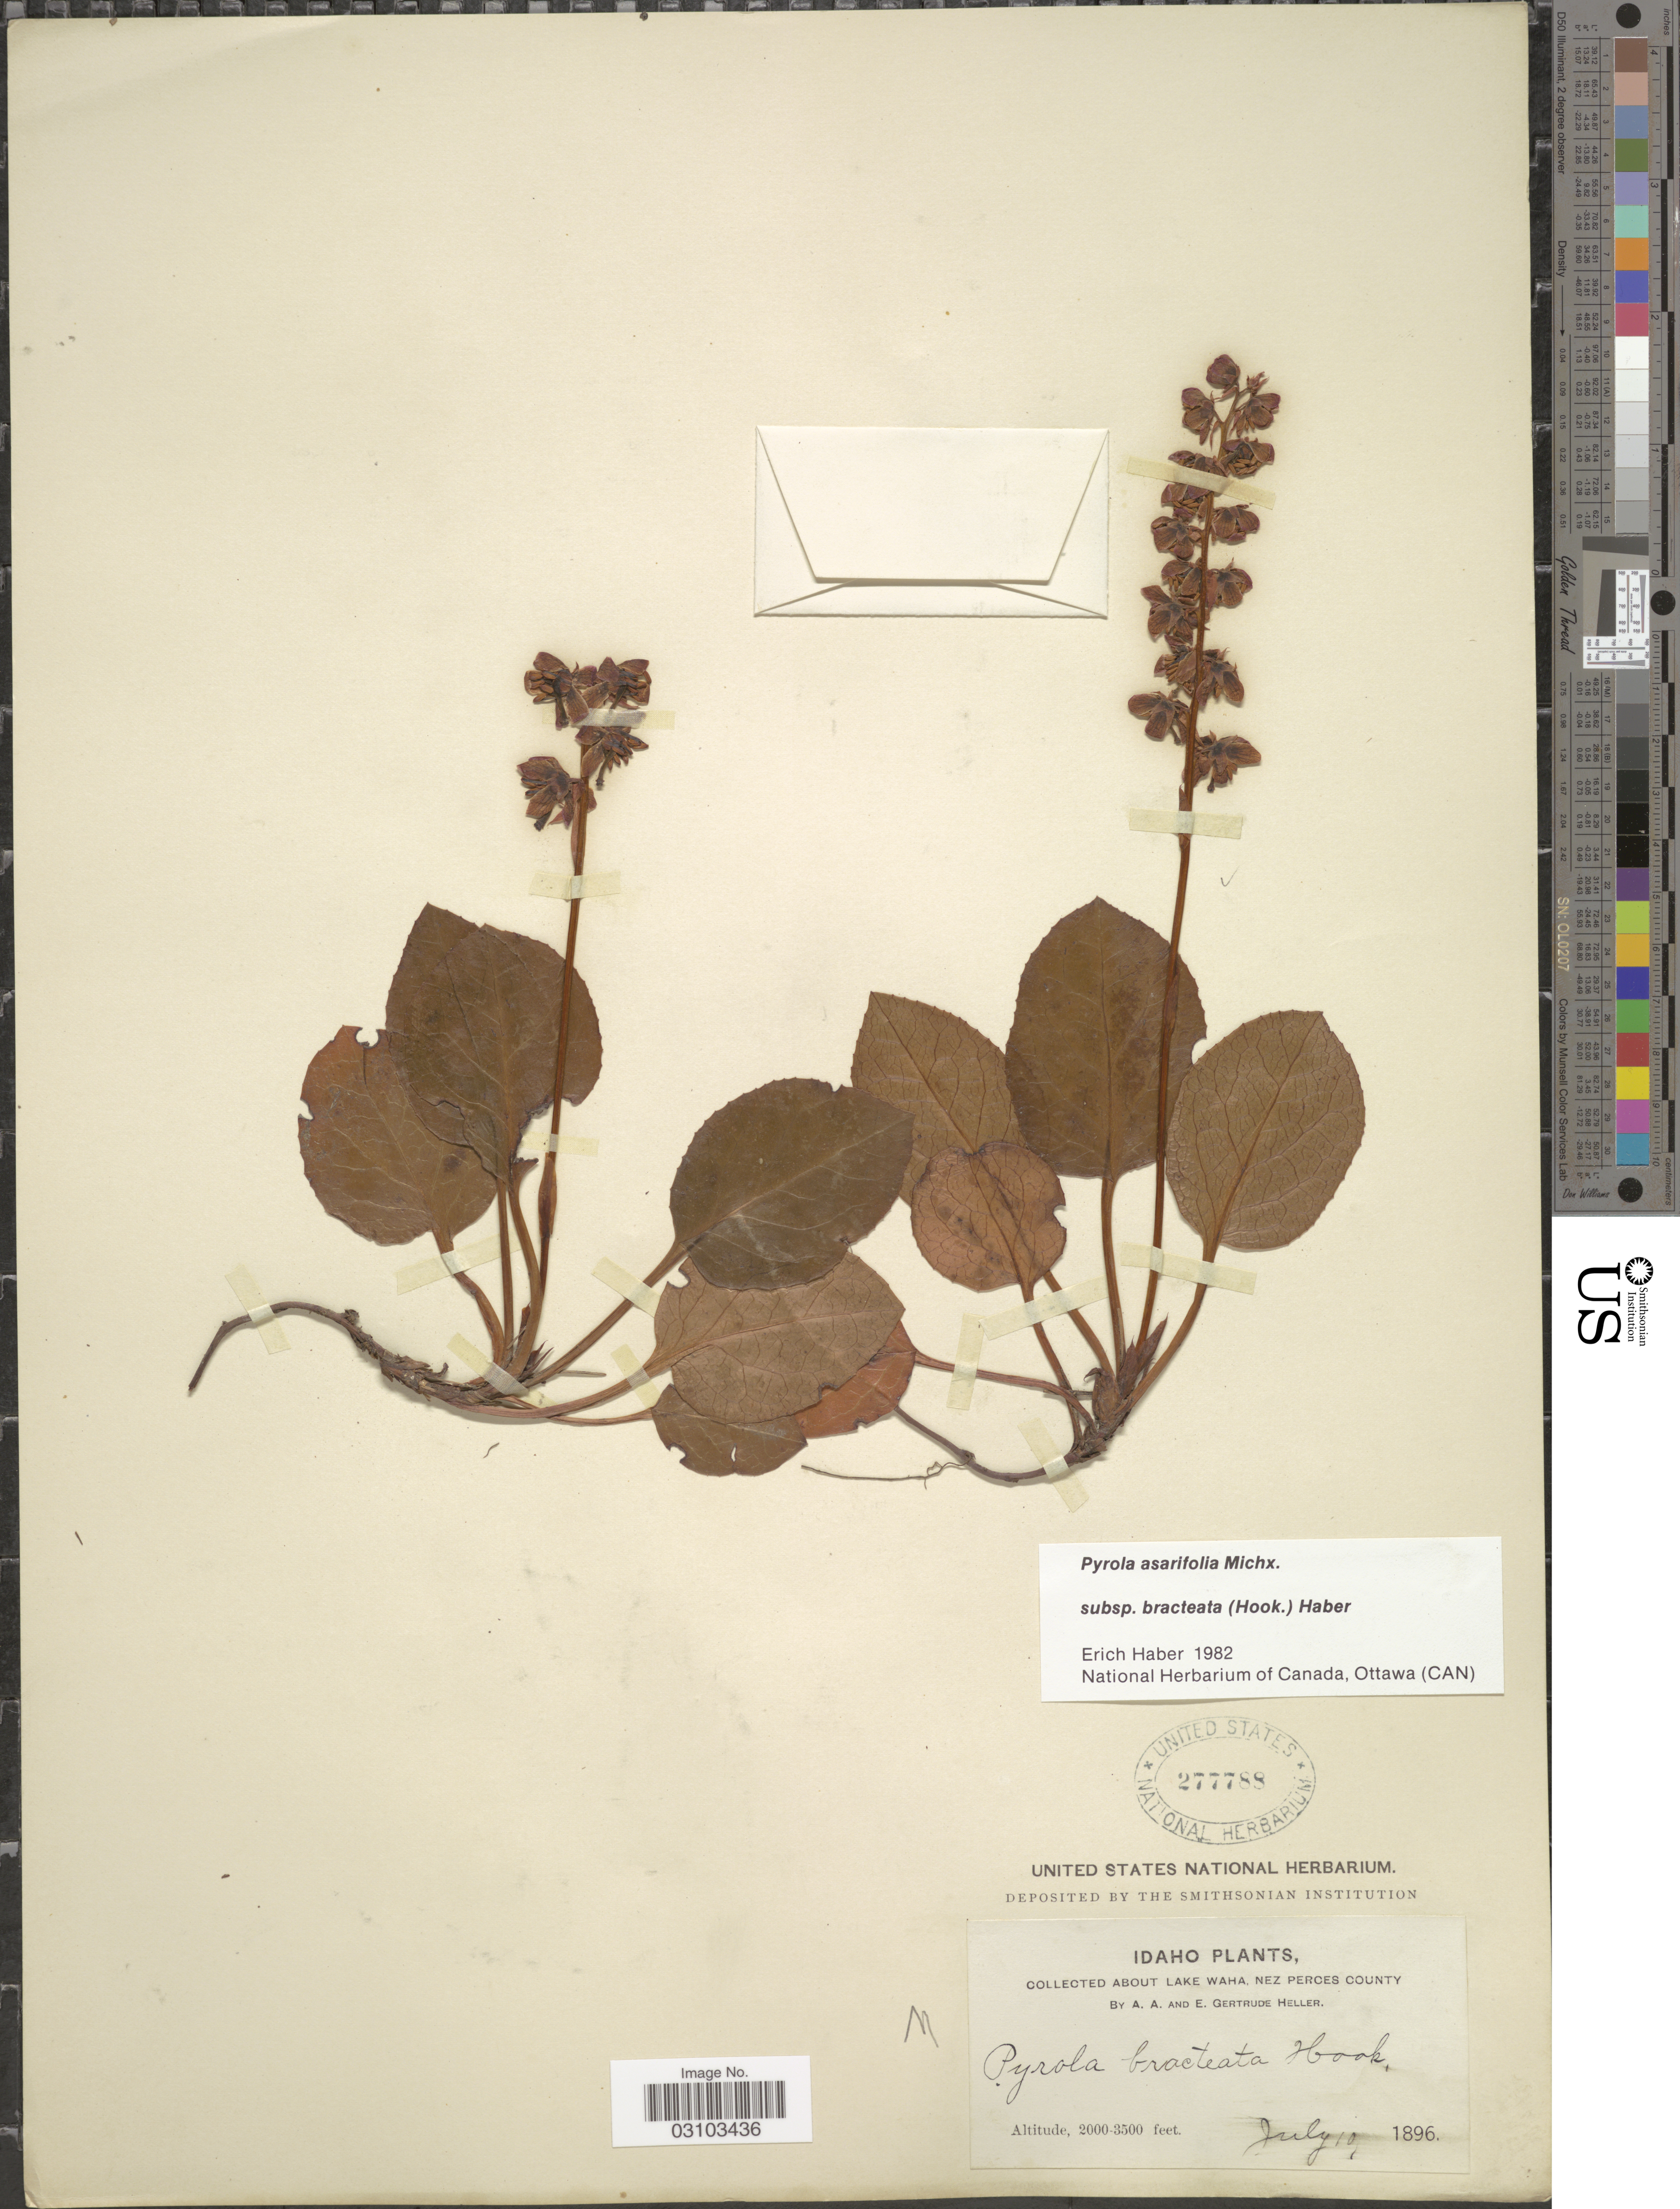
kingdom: Plantae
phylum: Tracheophyta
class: Magnoliopsida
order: Ericales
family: Ericaceae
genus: Pyrola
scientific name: Pyrola asarifolia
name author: Michx.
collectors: A. A. Heller & E. G. Heller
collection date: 1896-07-10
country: United States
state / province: Idaho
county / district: Nez Perce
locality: About Lake Waha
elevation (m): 610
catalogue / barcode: US 277788